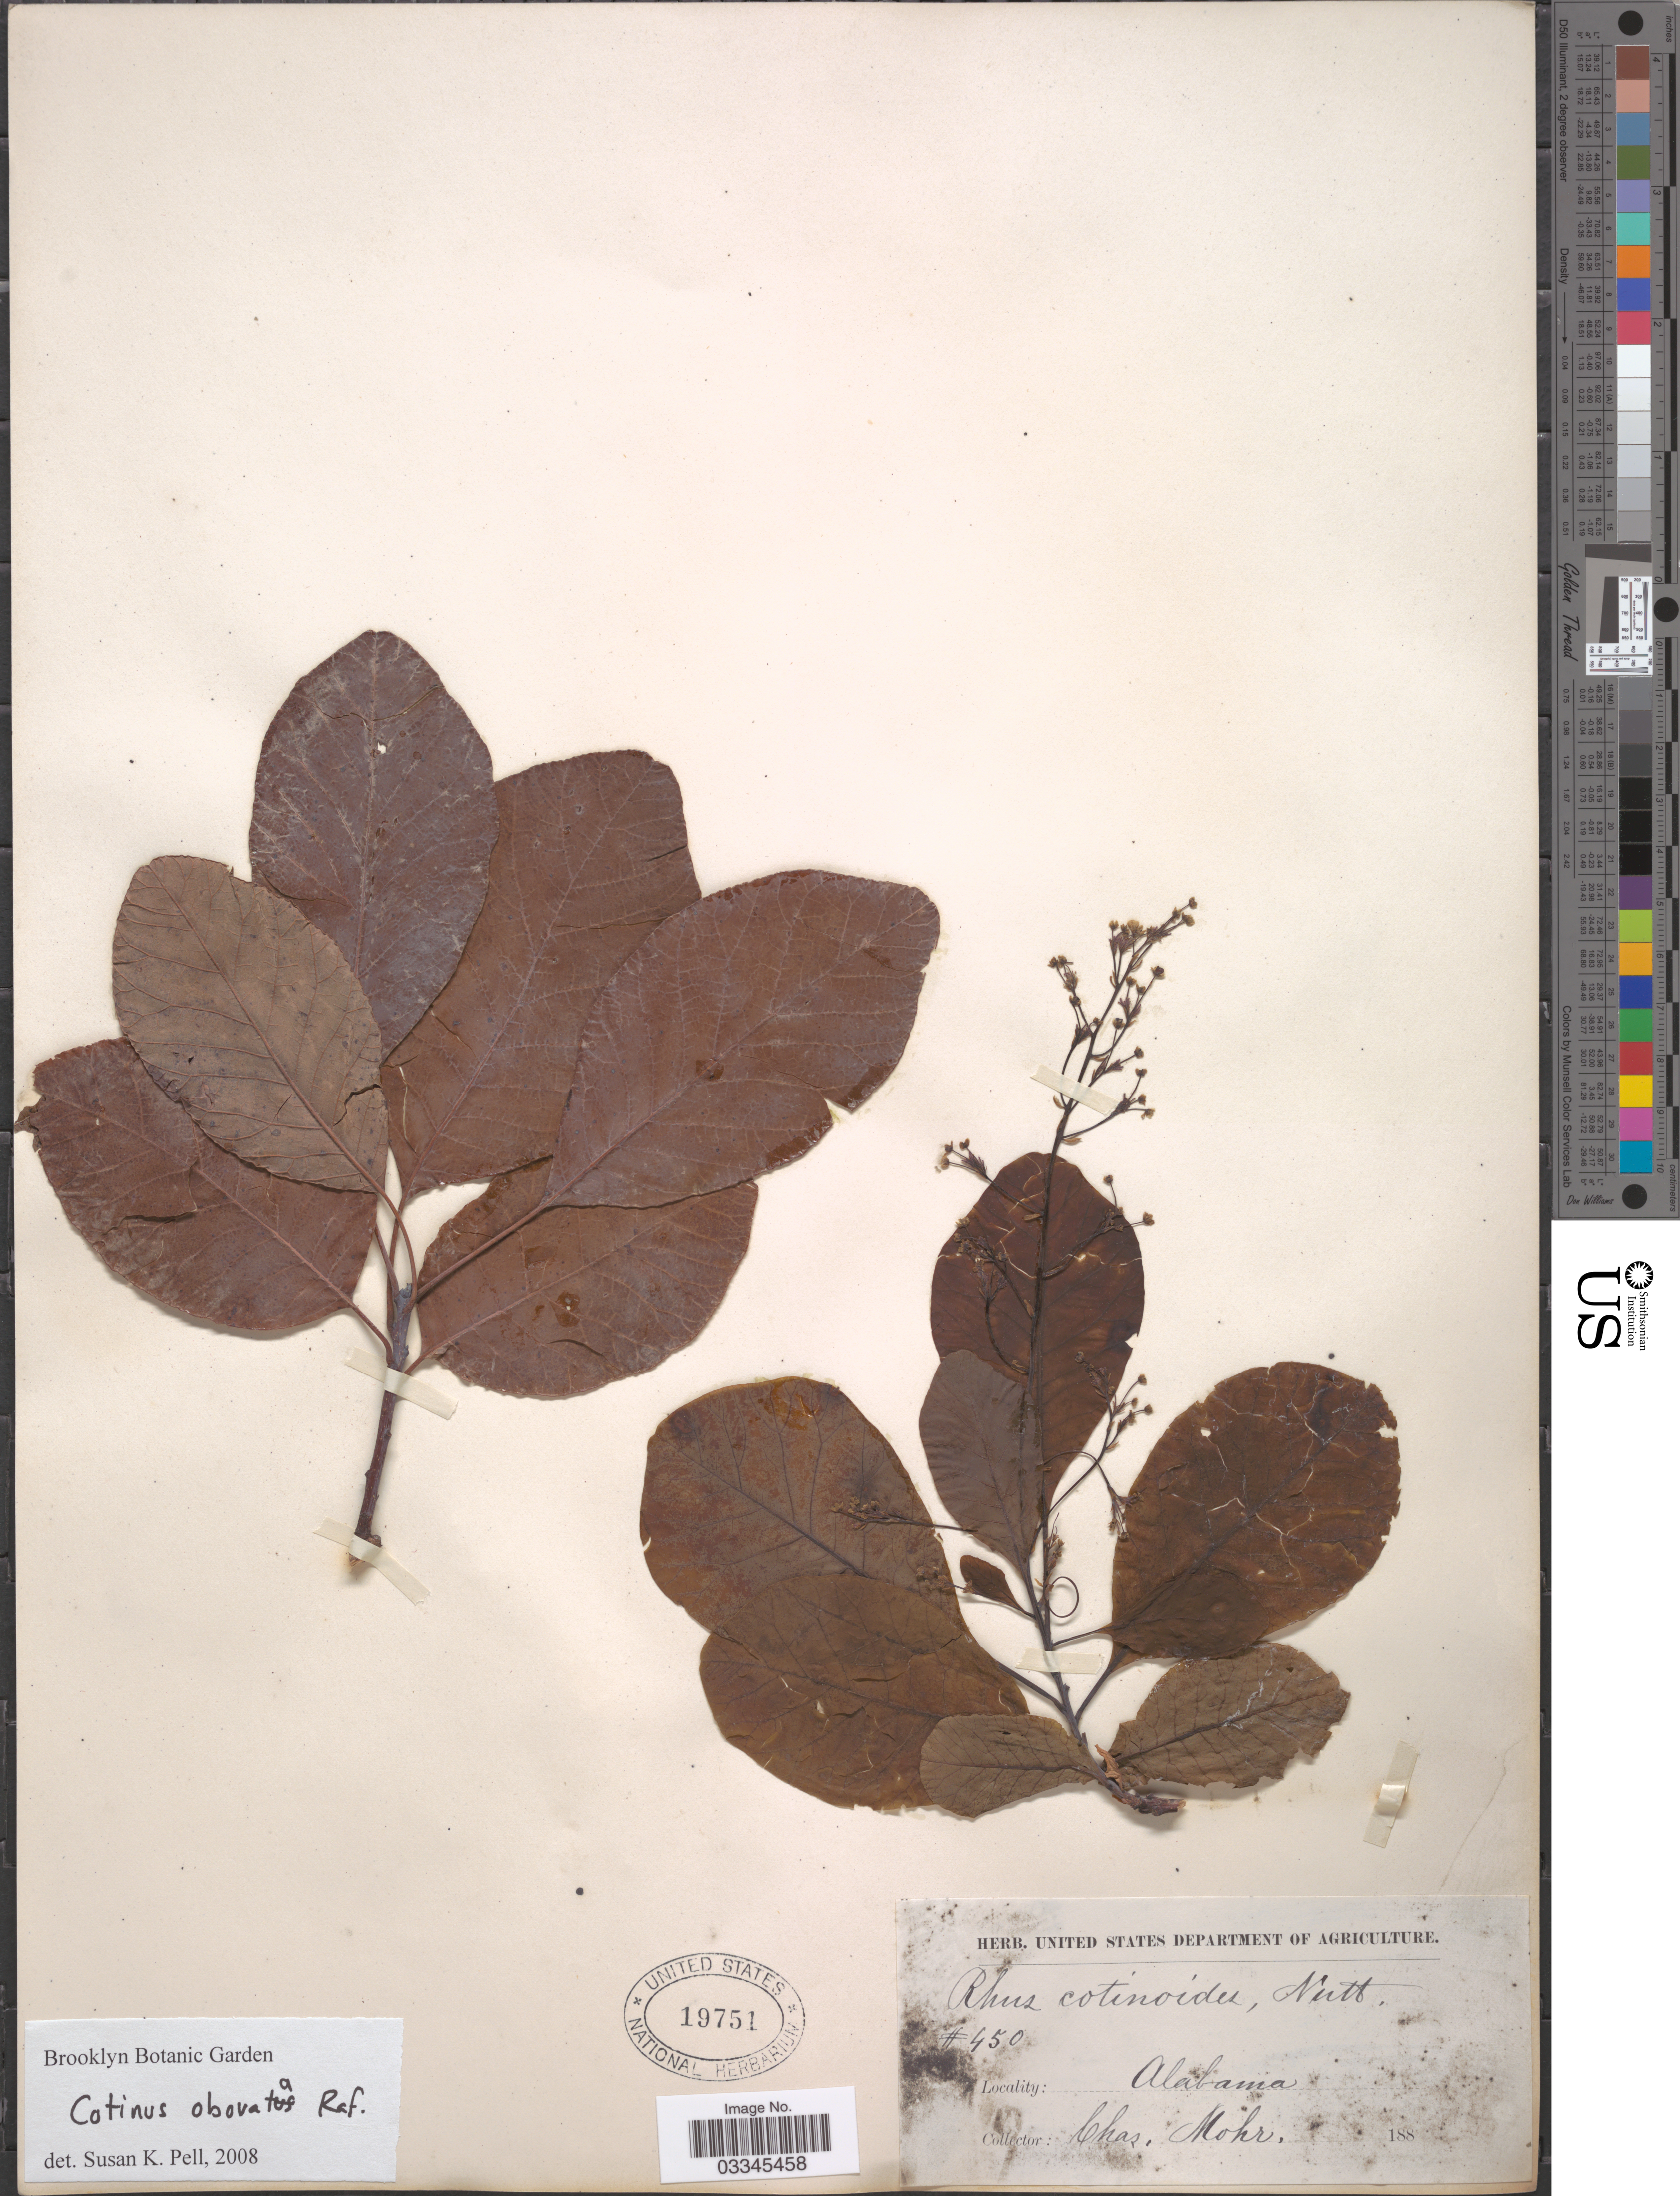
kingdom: Plantae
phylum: Tracheophyta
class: Magnoliopsida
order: Sapindales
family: Anacardiaceae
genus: Cotinus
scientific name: Cotinus obovatus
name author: Raf.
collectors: C. Mohr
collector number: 450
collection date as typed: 188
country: United States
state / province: Alabama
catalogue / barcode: US 19751